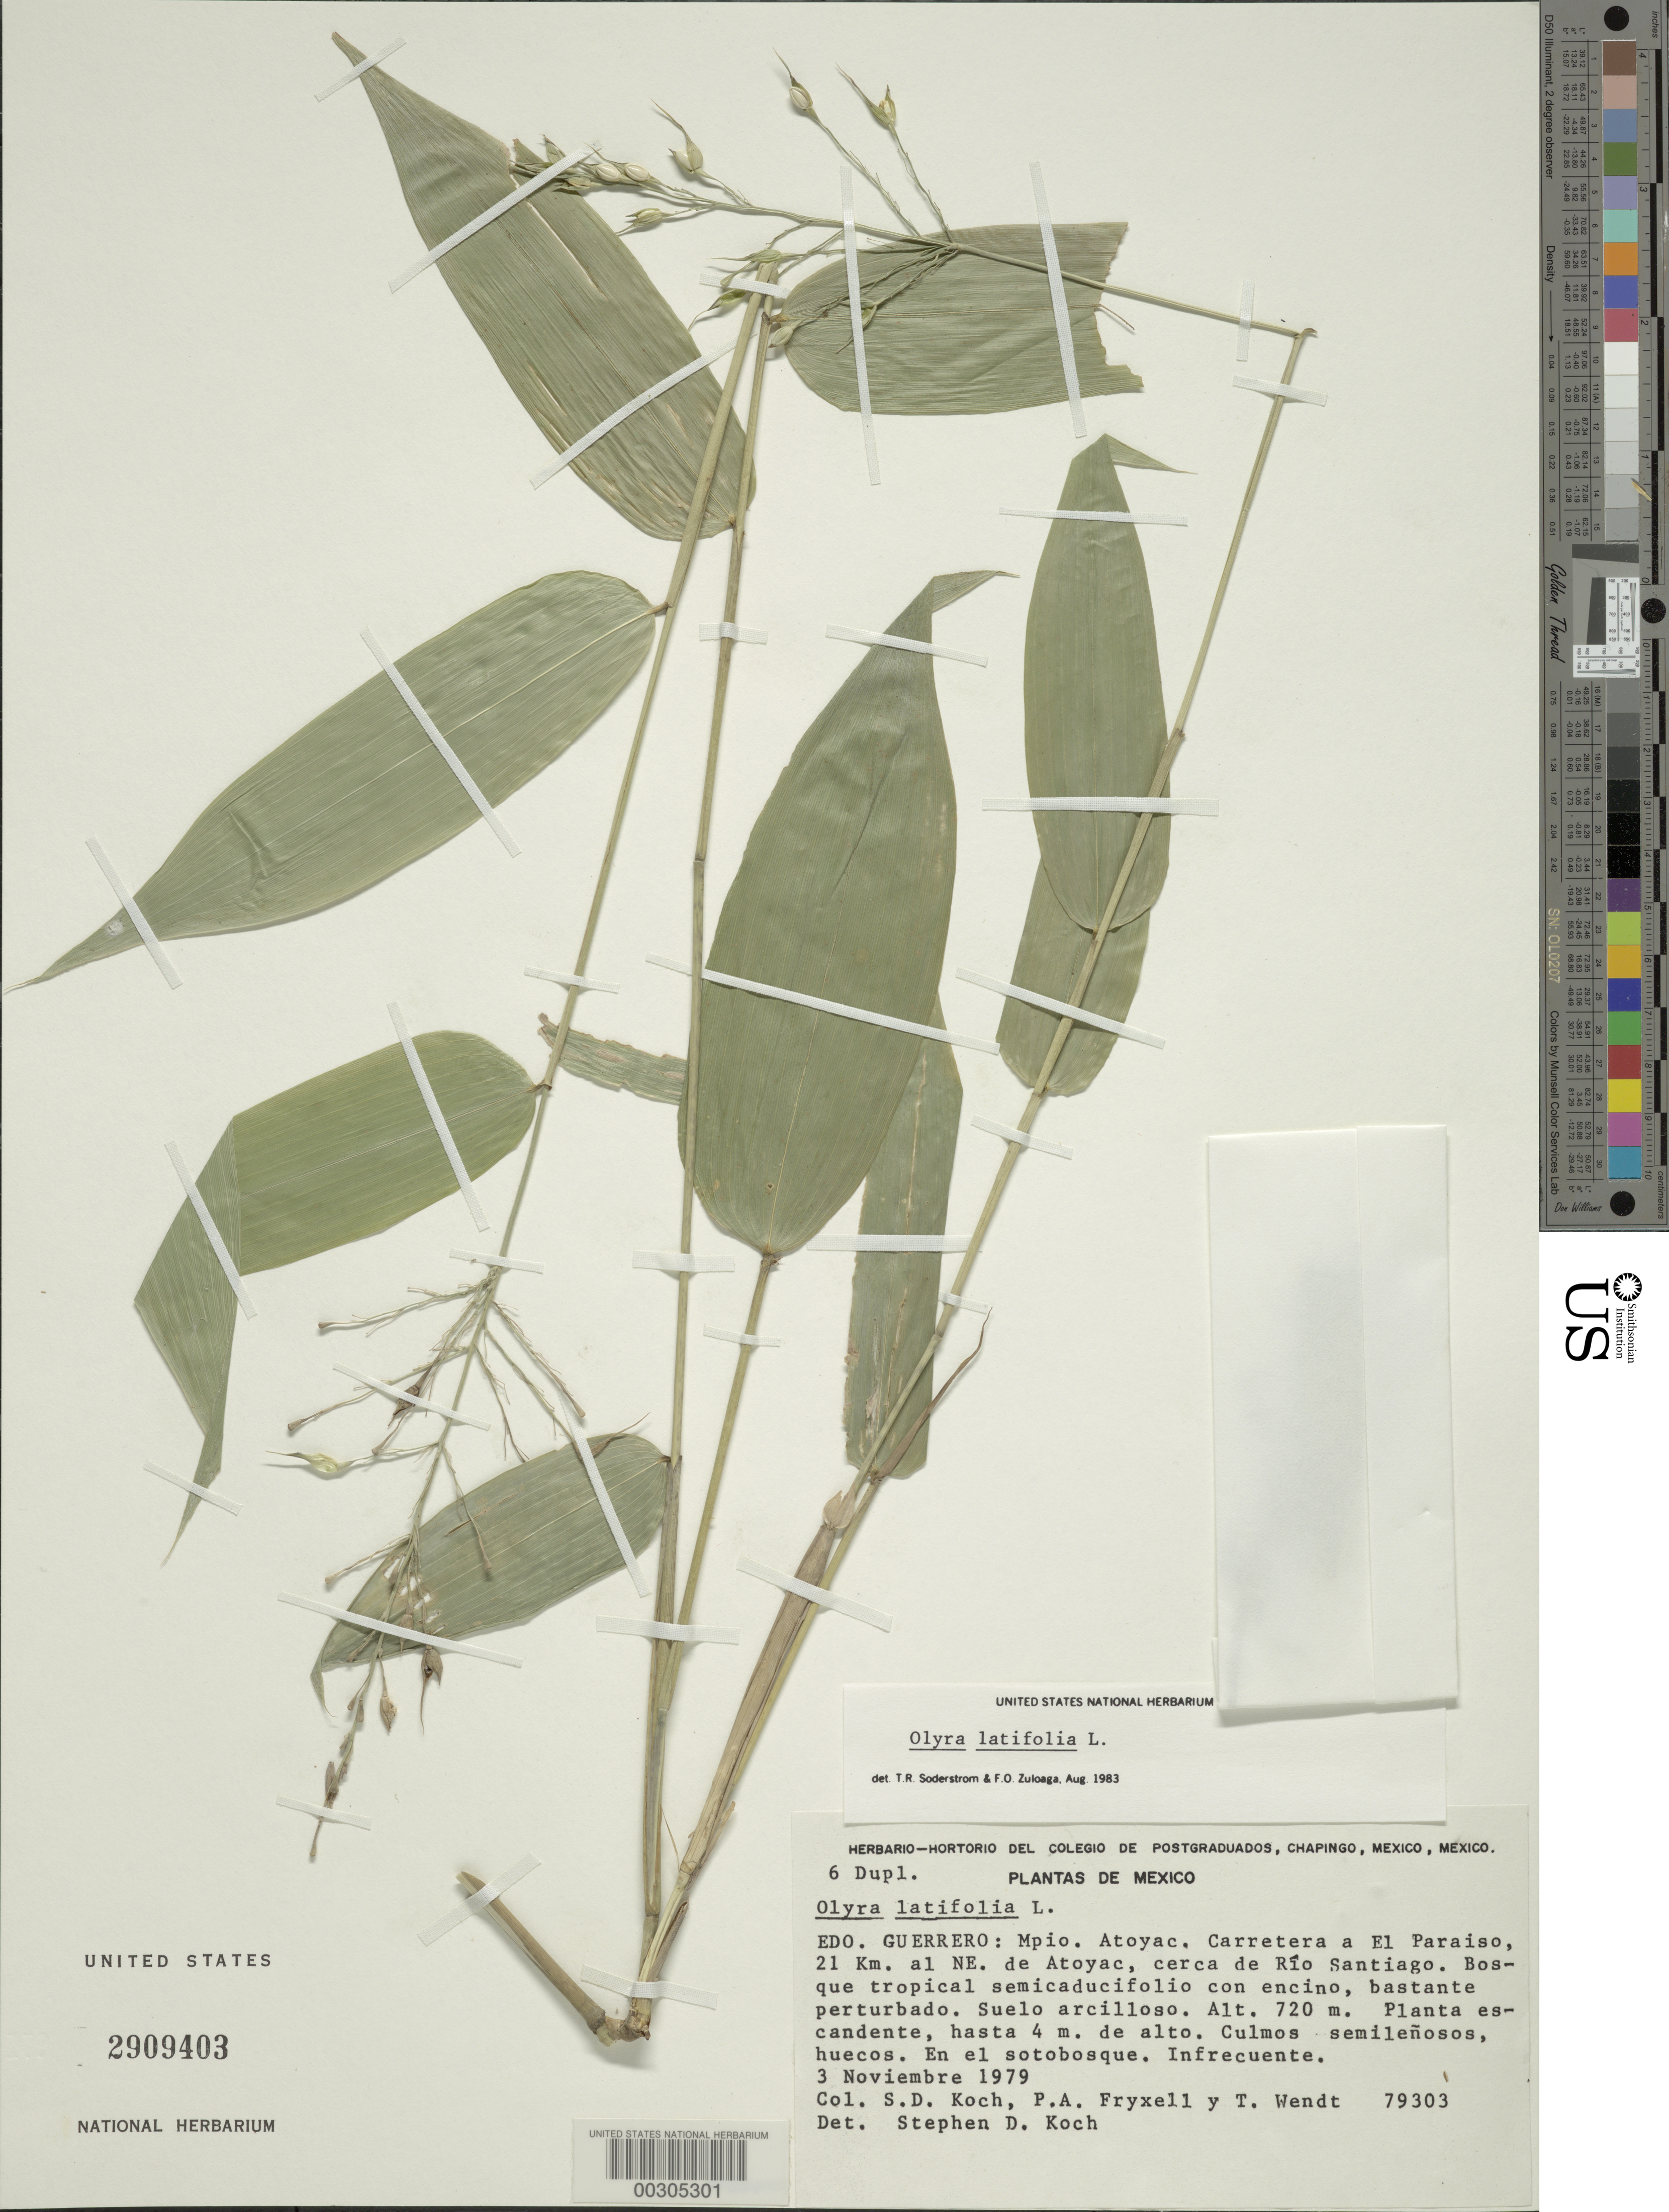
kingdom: Plantae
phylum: Tracheophyta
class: Liliopsida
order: Poales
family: Poaceae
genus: Olyra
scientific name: Olyra latifolia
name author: L.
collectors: S. D. Koch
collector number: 79303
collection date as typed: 03 Nov 1979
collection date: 1979-11-03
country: Mexico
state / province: Guerrero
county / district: Atoyac De Alvarez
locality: Carretera a El Paraiso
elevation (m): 720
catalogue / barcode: US 2909403